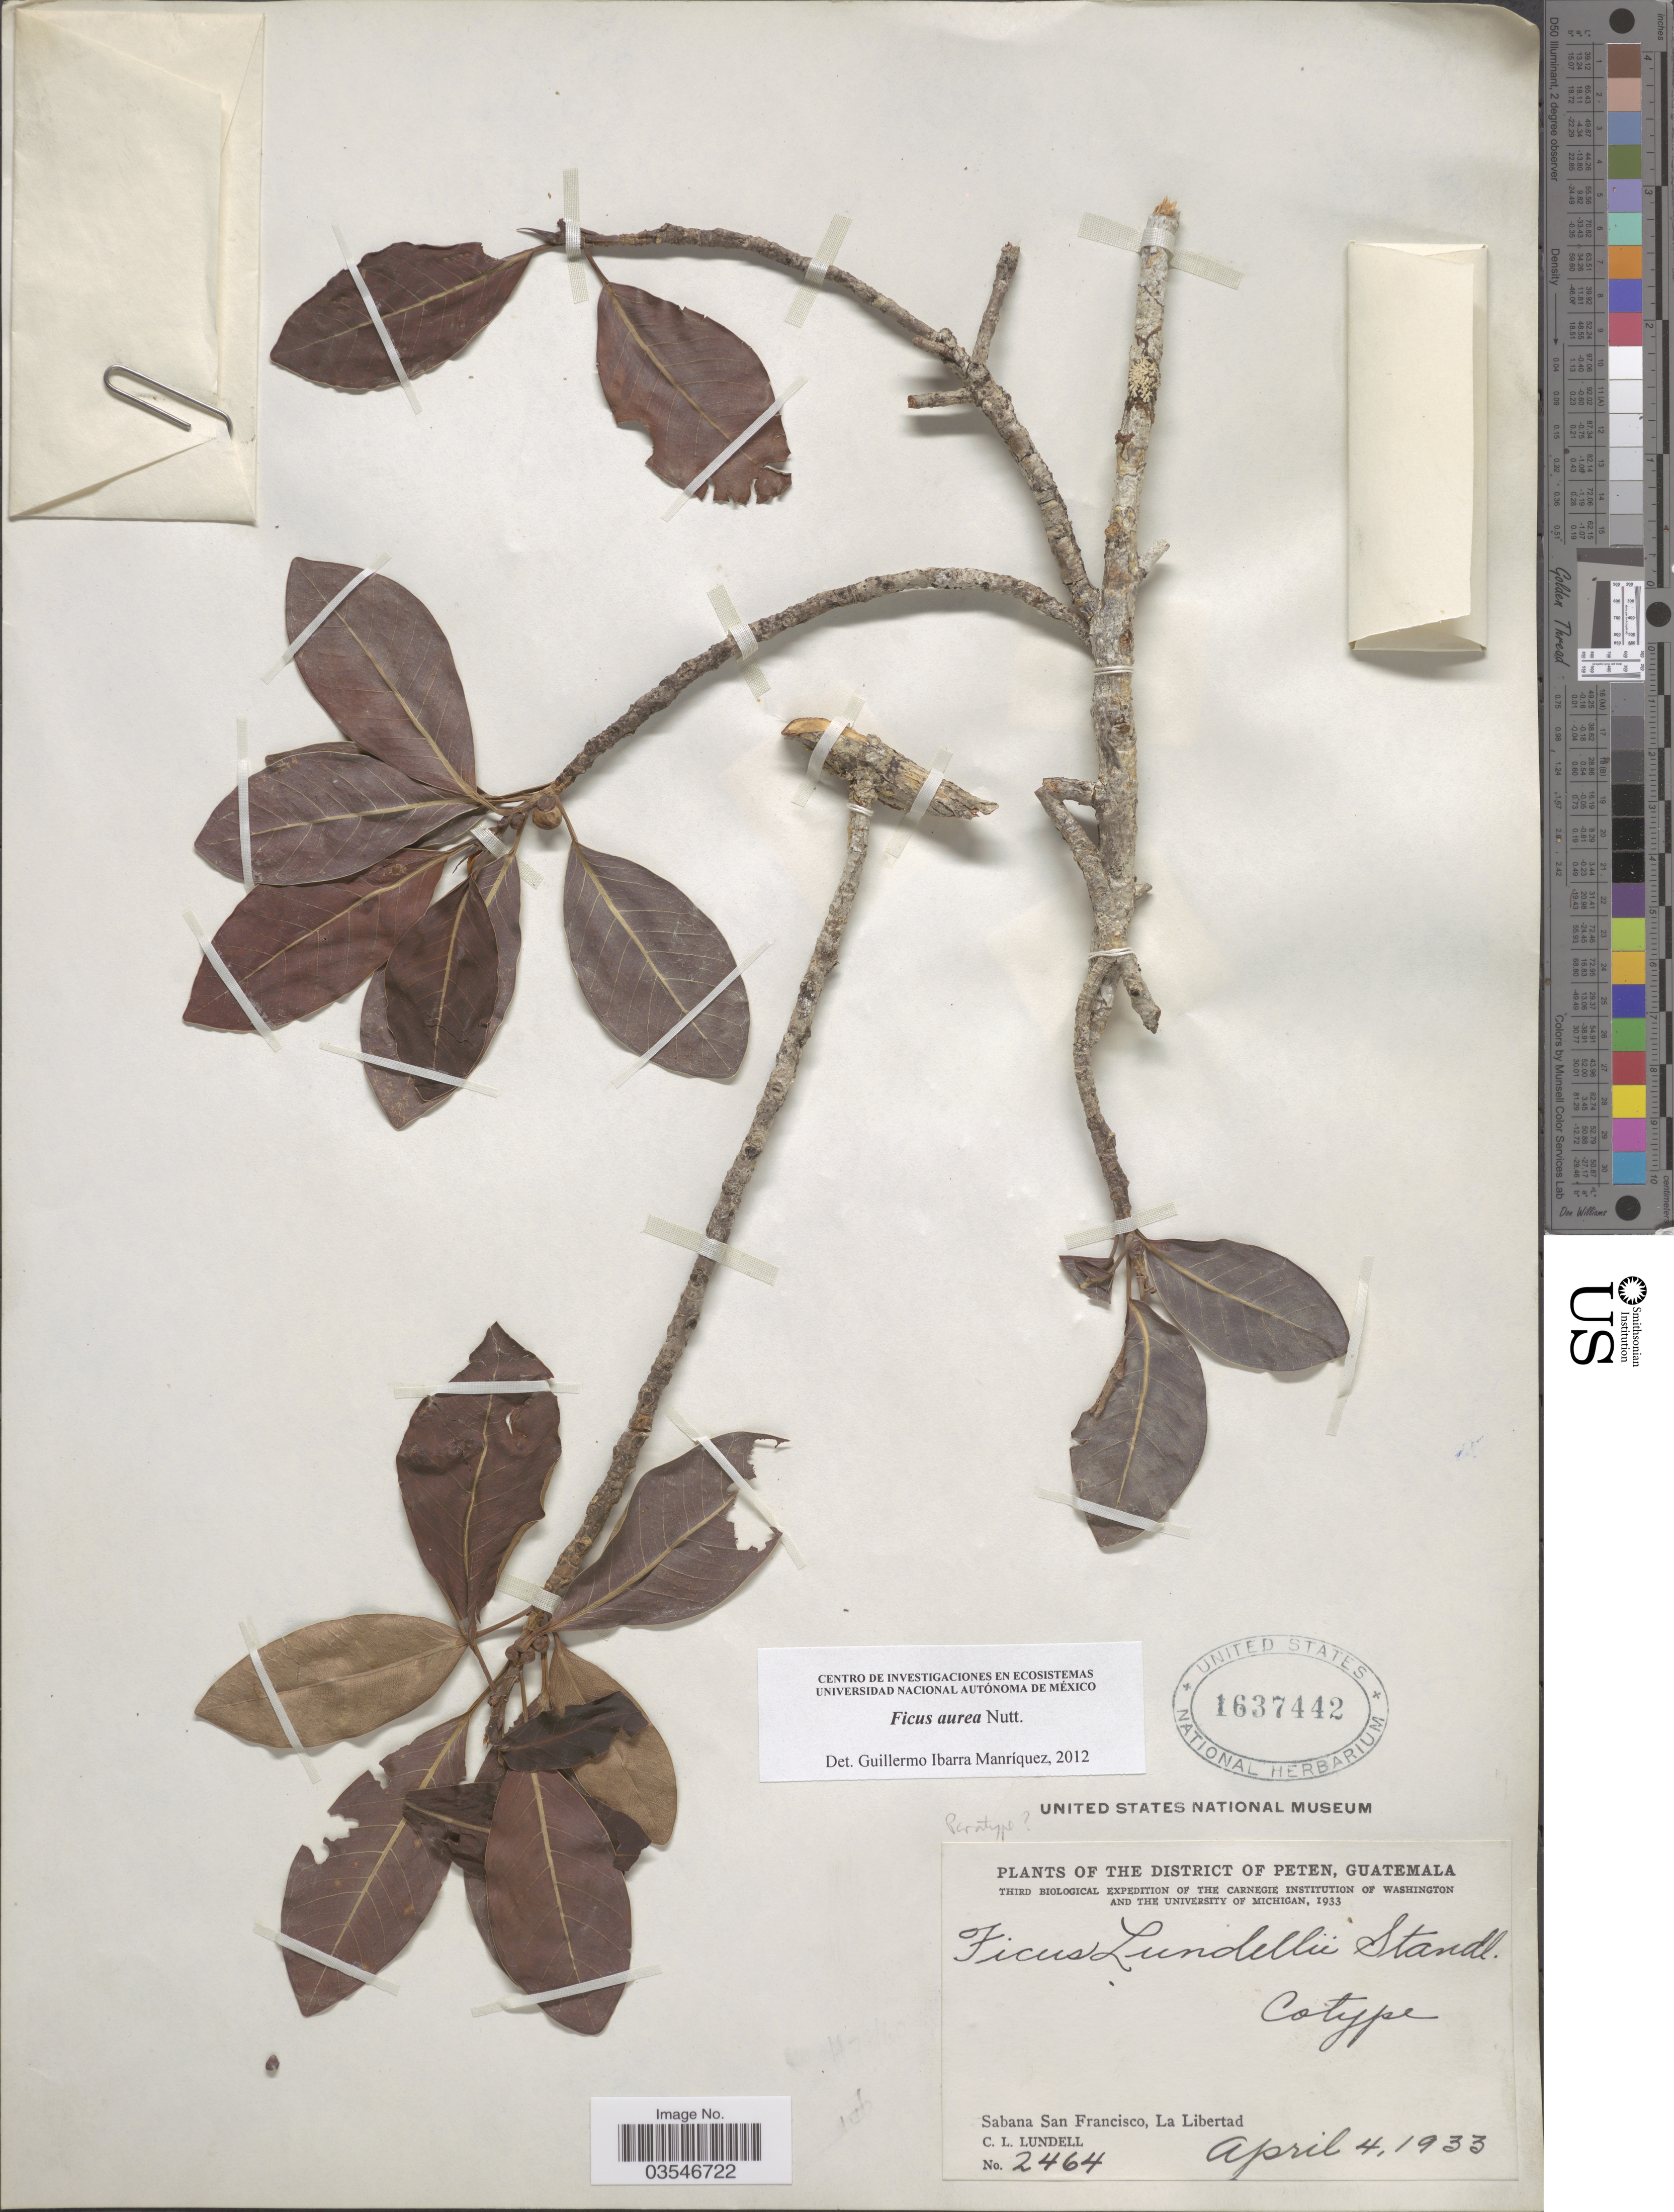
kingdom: Plantae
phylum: Tracheophyta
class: Magnoliopsida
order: Rosales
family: Moraceae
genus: Ficus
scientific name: Ficus aurea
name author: Nutt.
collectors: C. L. Lundell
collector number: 2464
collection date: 1933-04-04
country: Guatemala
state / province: El Peten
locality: District of Peten. Sabana San Francisco, La Libertad.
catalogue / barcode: US 1637442